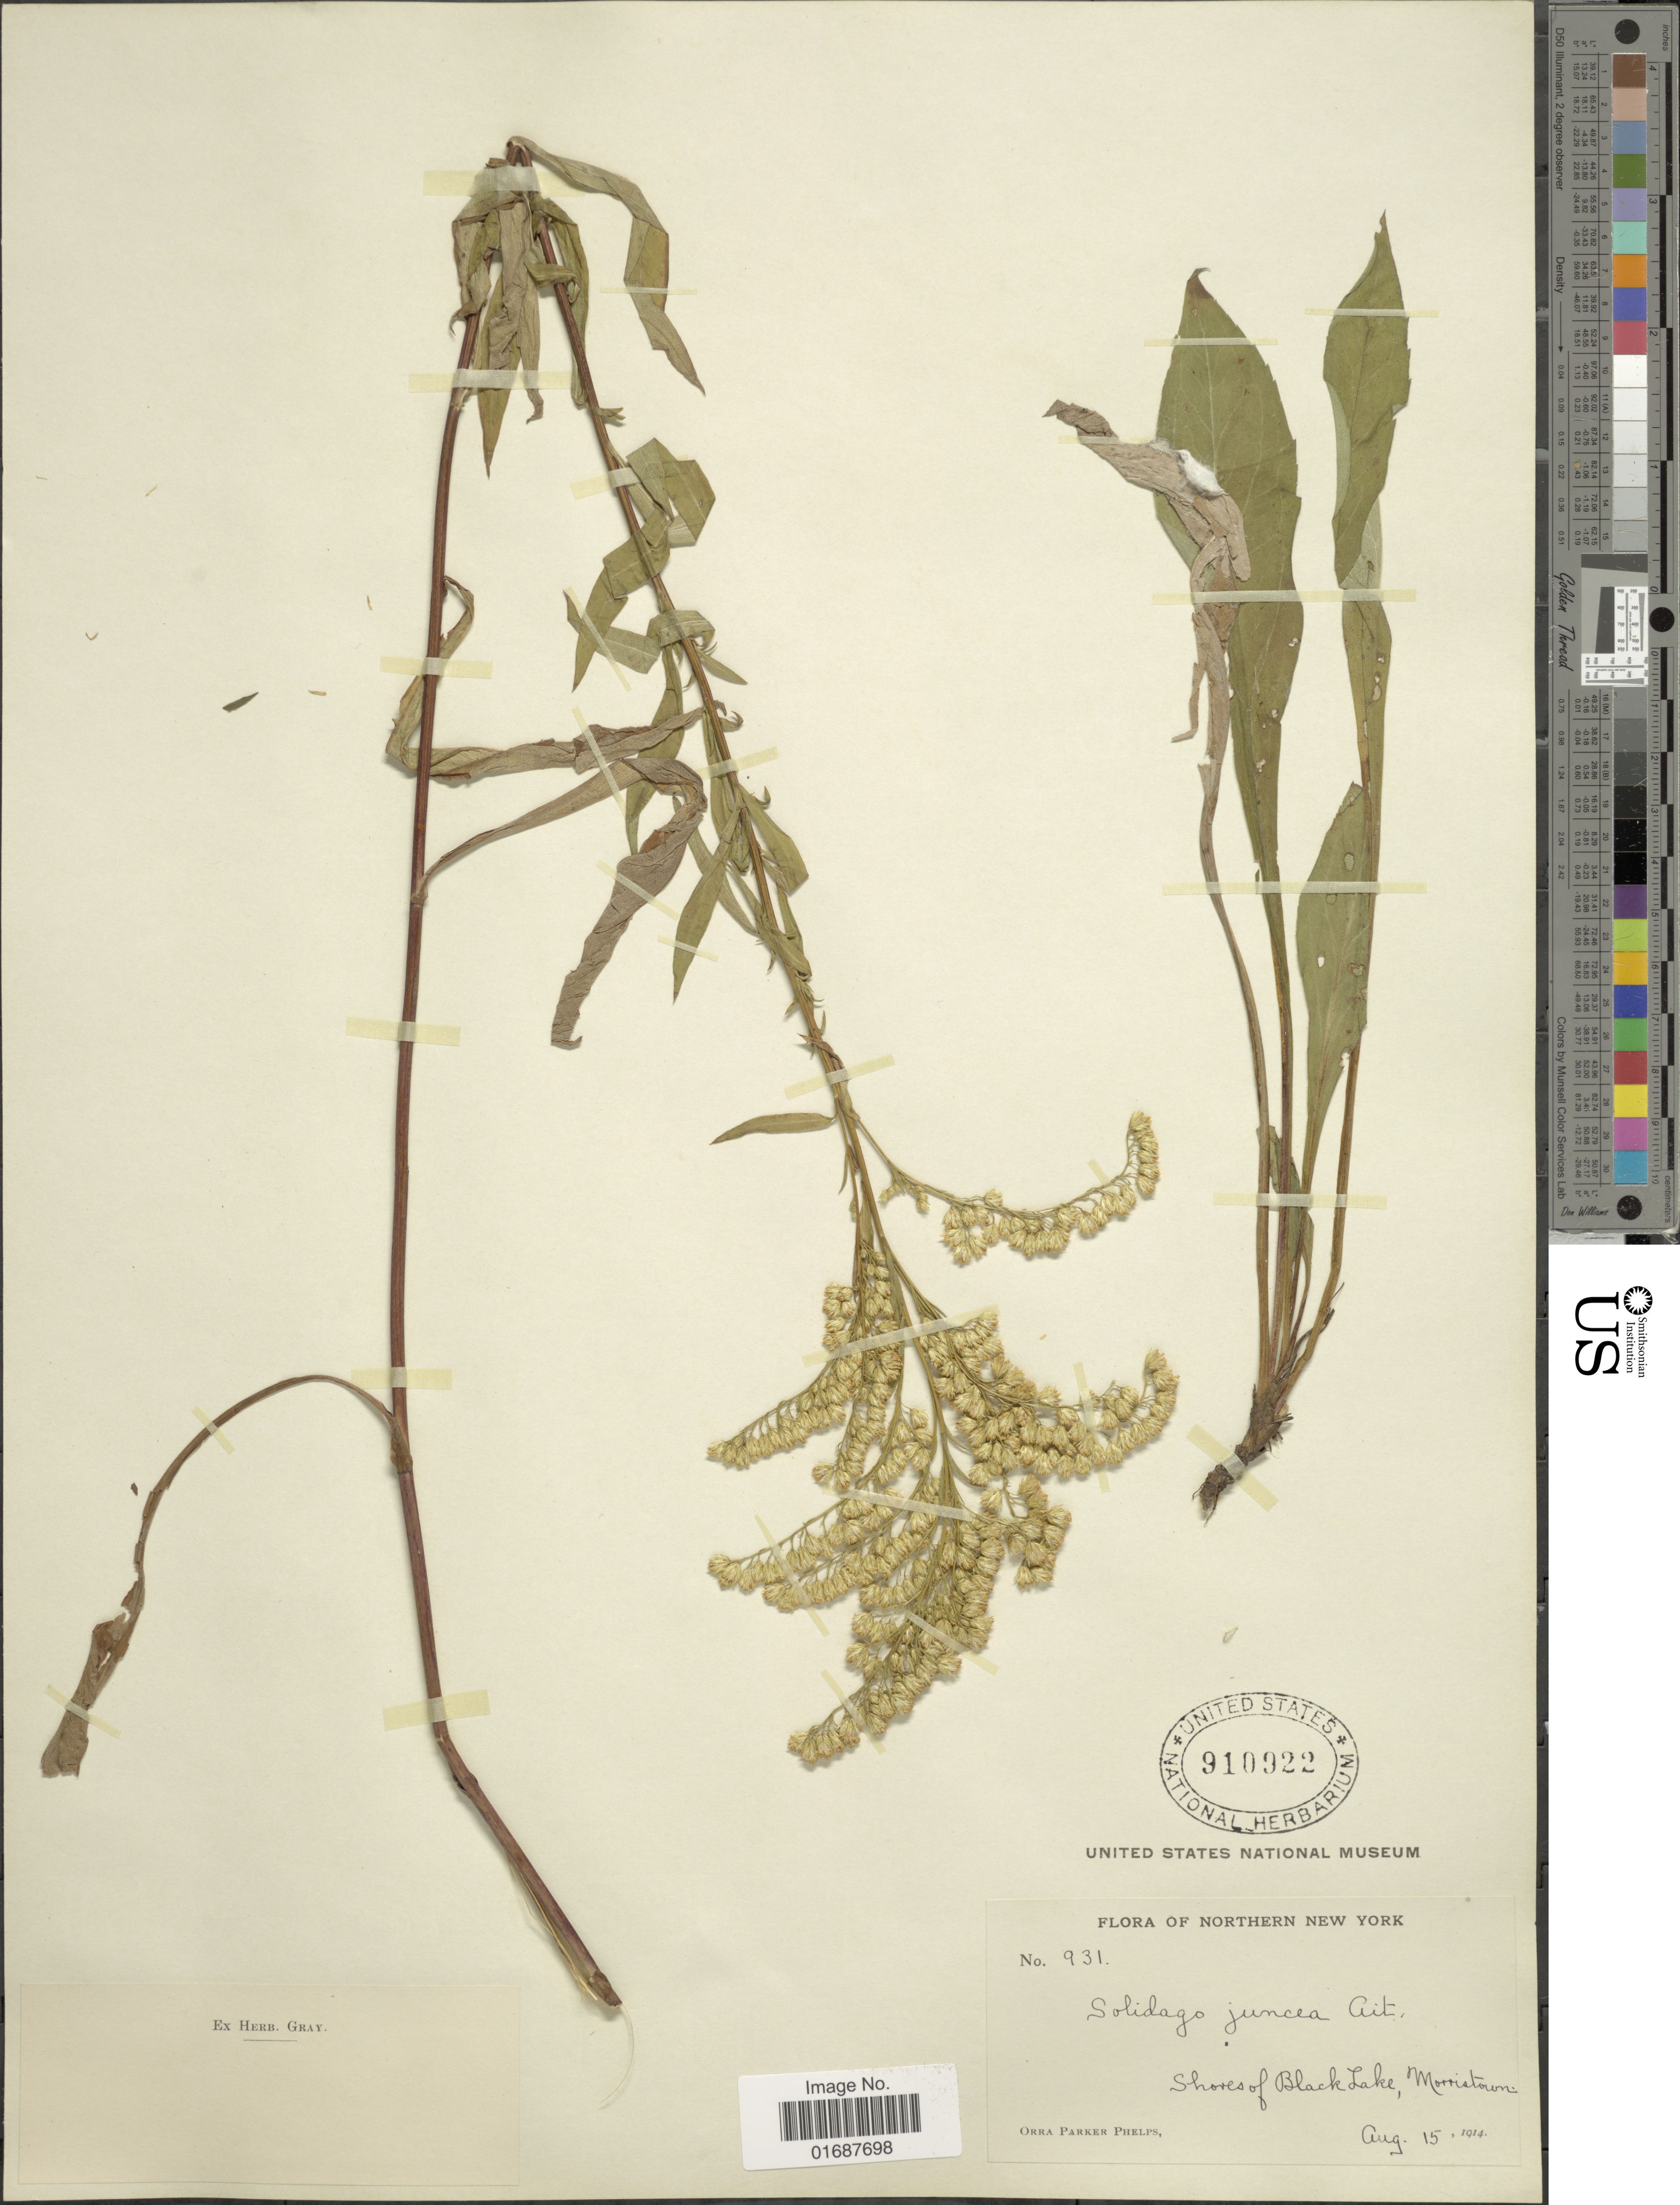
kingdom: Plantae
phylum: Tracheophyta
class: Magnoliopsida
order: Asterales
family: Asteraceae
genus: Solidago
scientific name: Solidago juncea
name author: Aiton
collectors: O. P. Phelps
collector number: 931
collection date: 1914-08-15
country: United States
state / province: New York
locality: Northern New York. Shores of Black Lake, Morristown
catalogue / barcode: US 910922